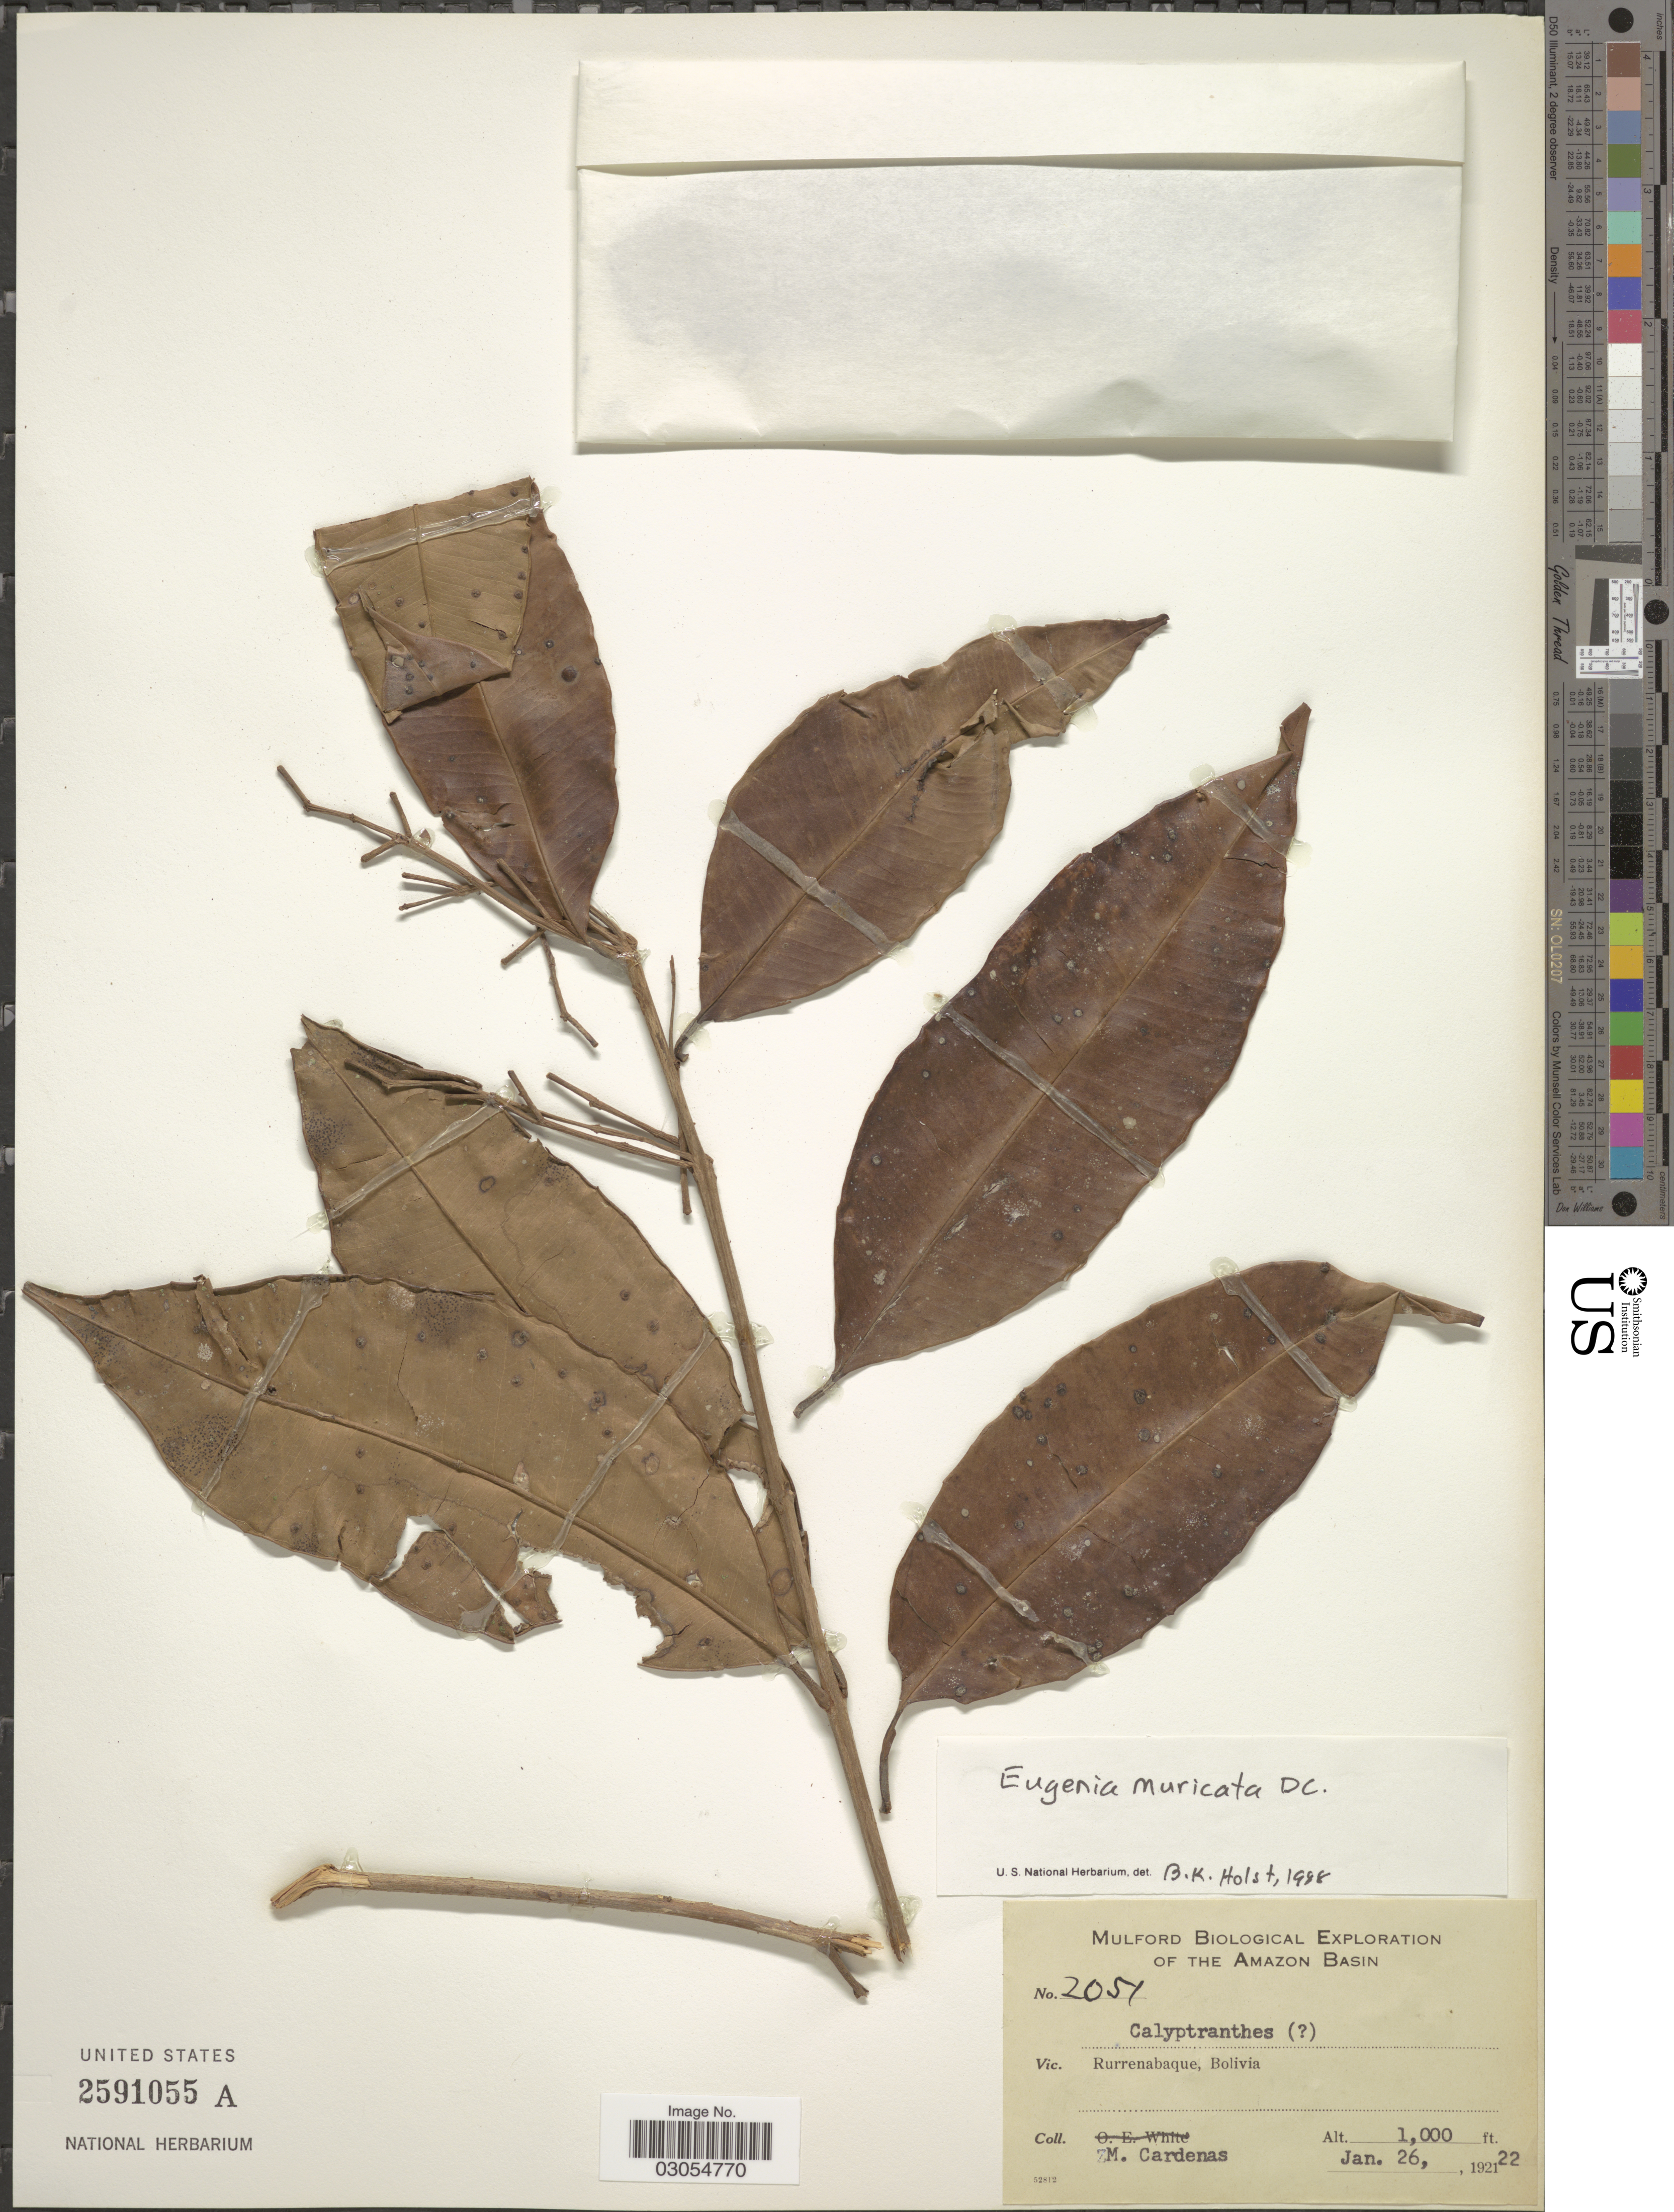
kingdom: Plantae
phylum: Tracheophyta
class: Magnoliopsida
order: Myrtales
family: Myrtaceae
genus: Eugenia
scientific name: Eugenia muricata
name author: DC.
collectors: M. Cárdenas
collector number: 2051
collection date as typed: Jan. 26, 1922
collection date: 1922-01-26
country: Bolivia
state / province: Beni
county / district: José Ballivián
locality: Rurrenabaque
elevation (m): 305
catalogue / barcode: US 2591055A